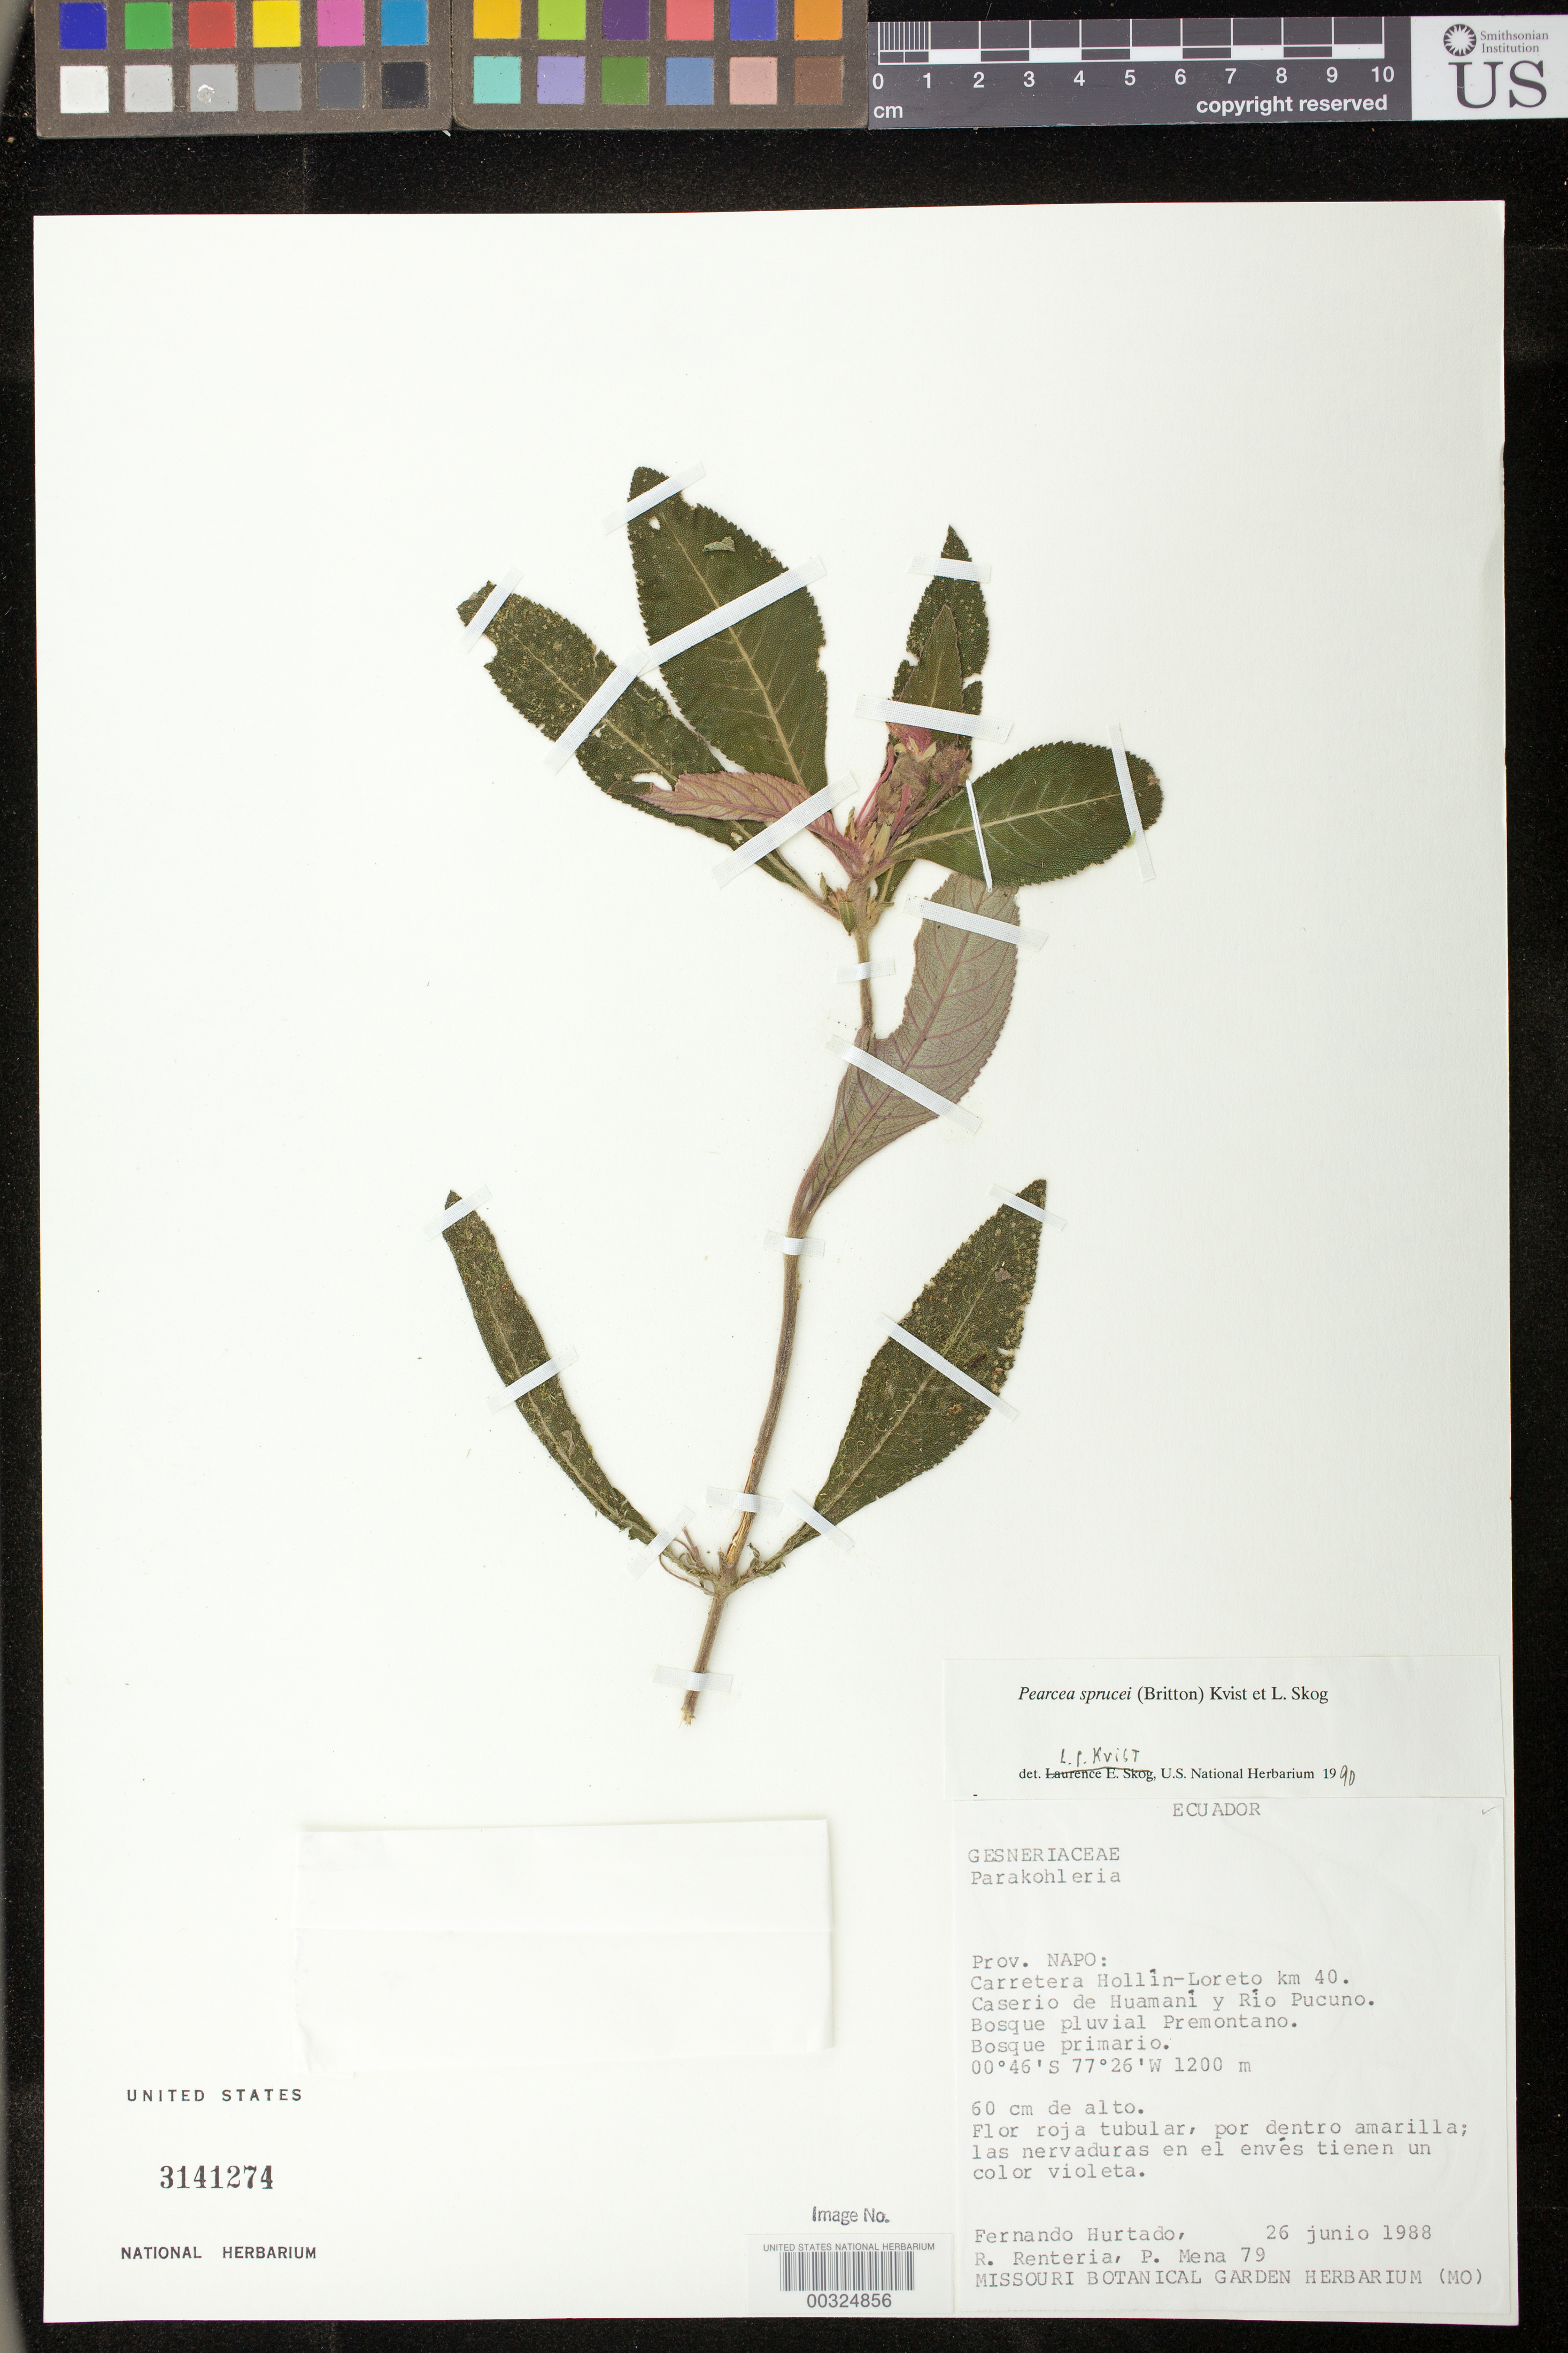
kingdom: Plantae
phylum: Tracheophyta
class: Magnoliopsida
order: Lamiales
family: Gesneriaceae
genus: Pearcea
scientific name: Pearcea sprucei var. sprucei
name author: (Britton ex Rusby) L.P. Kvist & L.E. Skog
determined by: Clark, J. L., (SEL), The Marie Selby Botanical Garden (UNITED STATES)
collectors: F. Hurtado, R. Renteria & P. Mena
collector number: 79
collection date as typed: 26 Jun 1988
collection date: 1988-06-26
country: Ecuador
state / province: Napo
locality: Hollin - Loreto highway, km 40, Caserio de Huamani and Rio Pucuno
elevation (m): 1200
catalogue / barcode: US 3141274